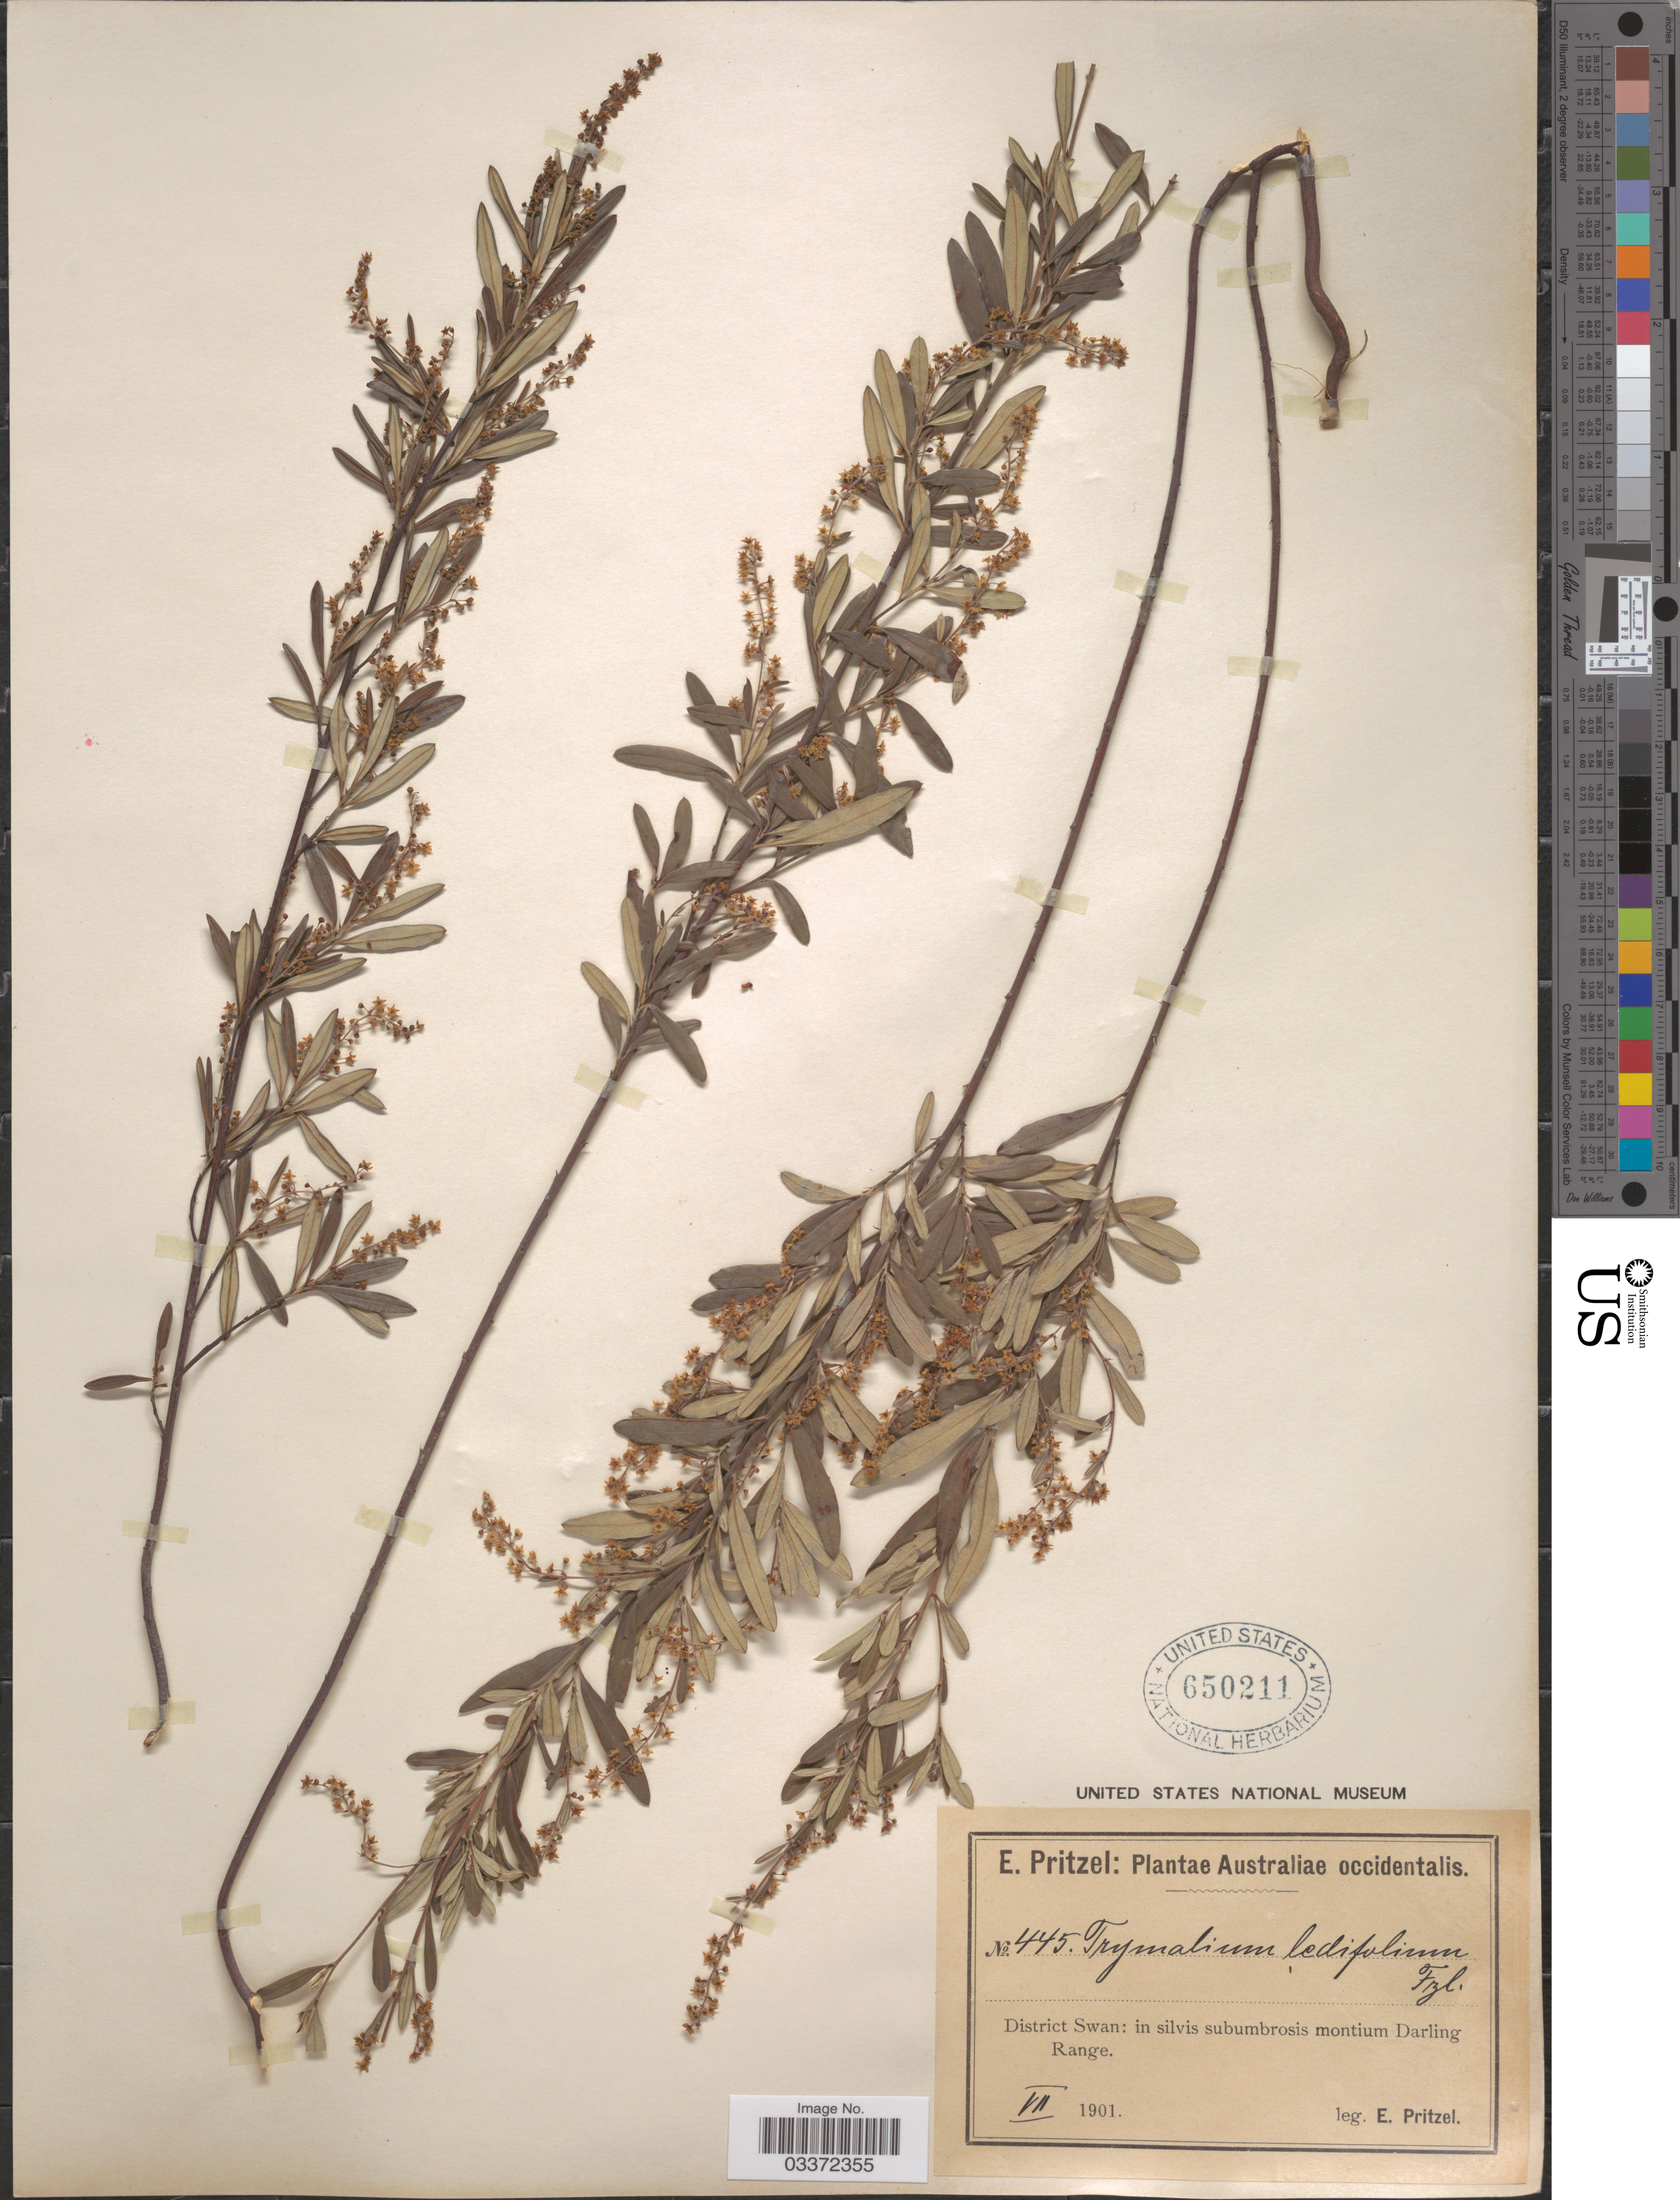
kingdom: Plantae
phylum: Tracheophyta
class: Magnoliopsida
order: Rosales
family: Rhamnaceae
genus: Trymalium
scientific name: Trymalium ledifolium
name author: Fenzl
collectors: E. G. Pritzel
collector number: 445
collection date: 1901-07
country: Australia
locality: Australiae occidentalis, District Swan: in silvis subumbrosis montium Darling Range.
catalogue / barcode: US 650211